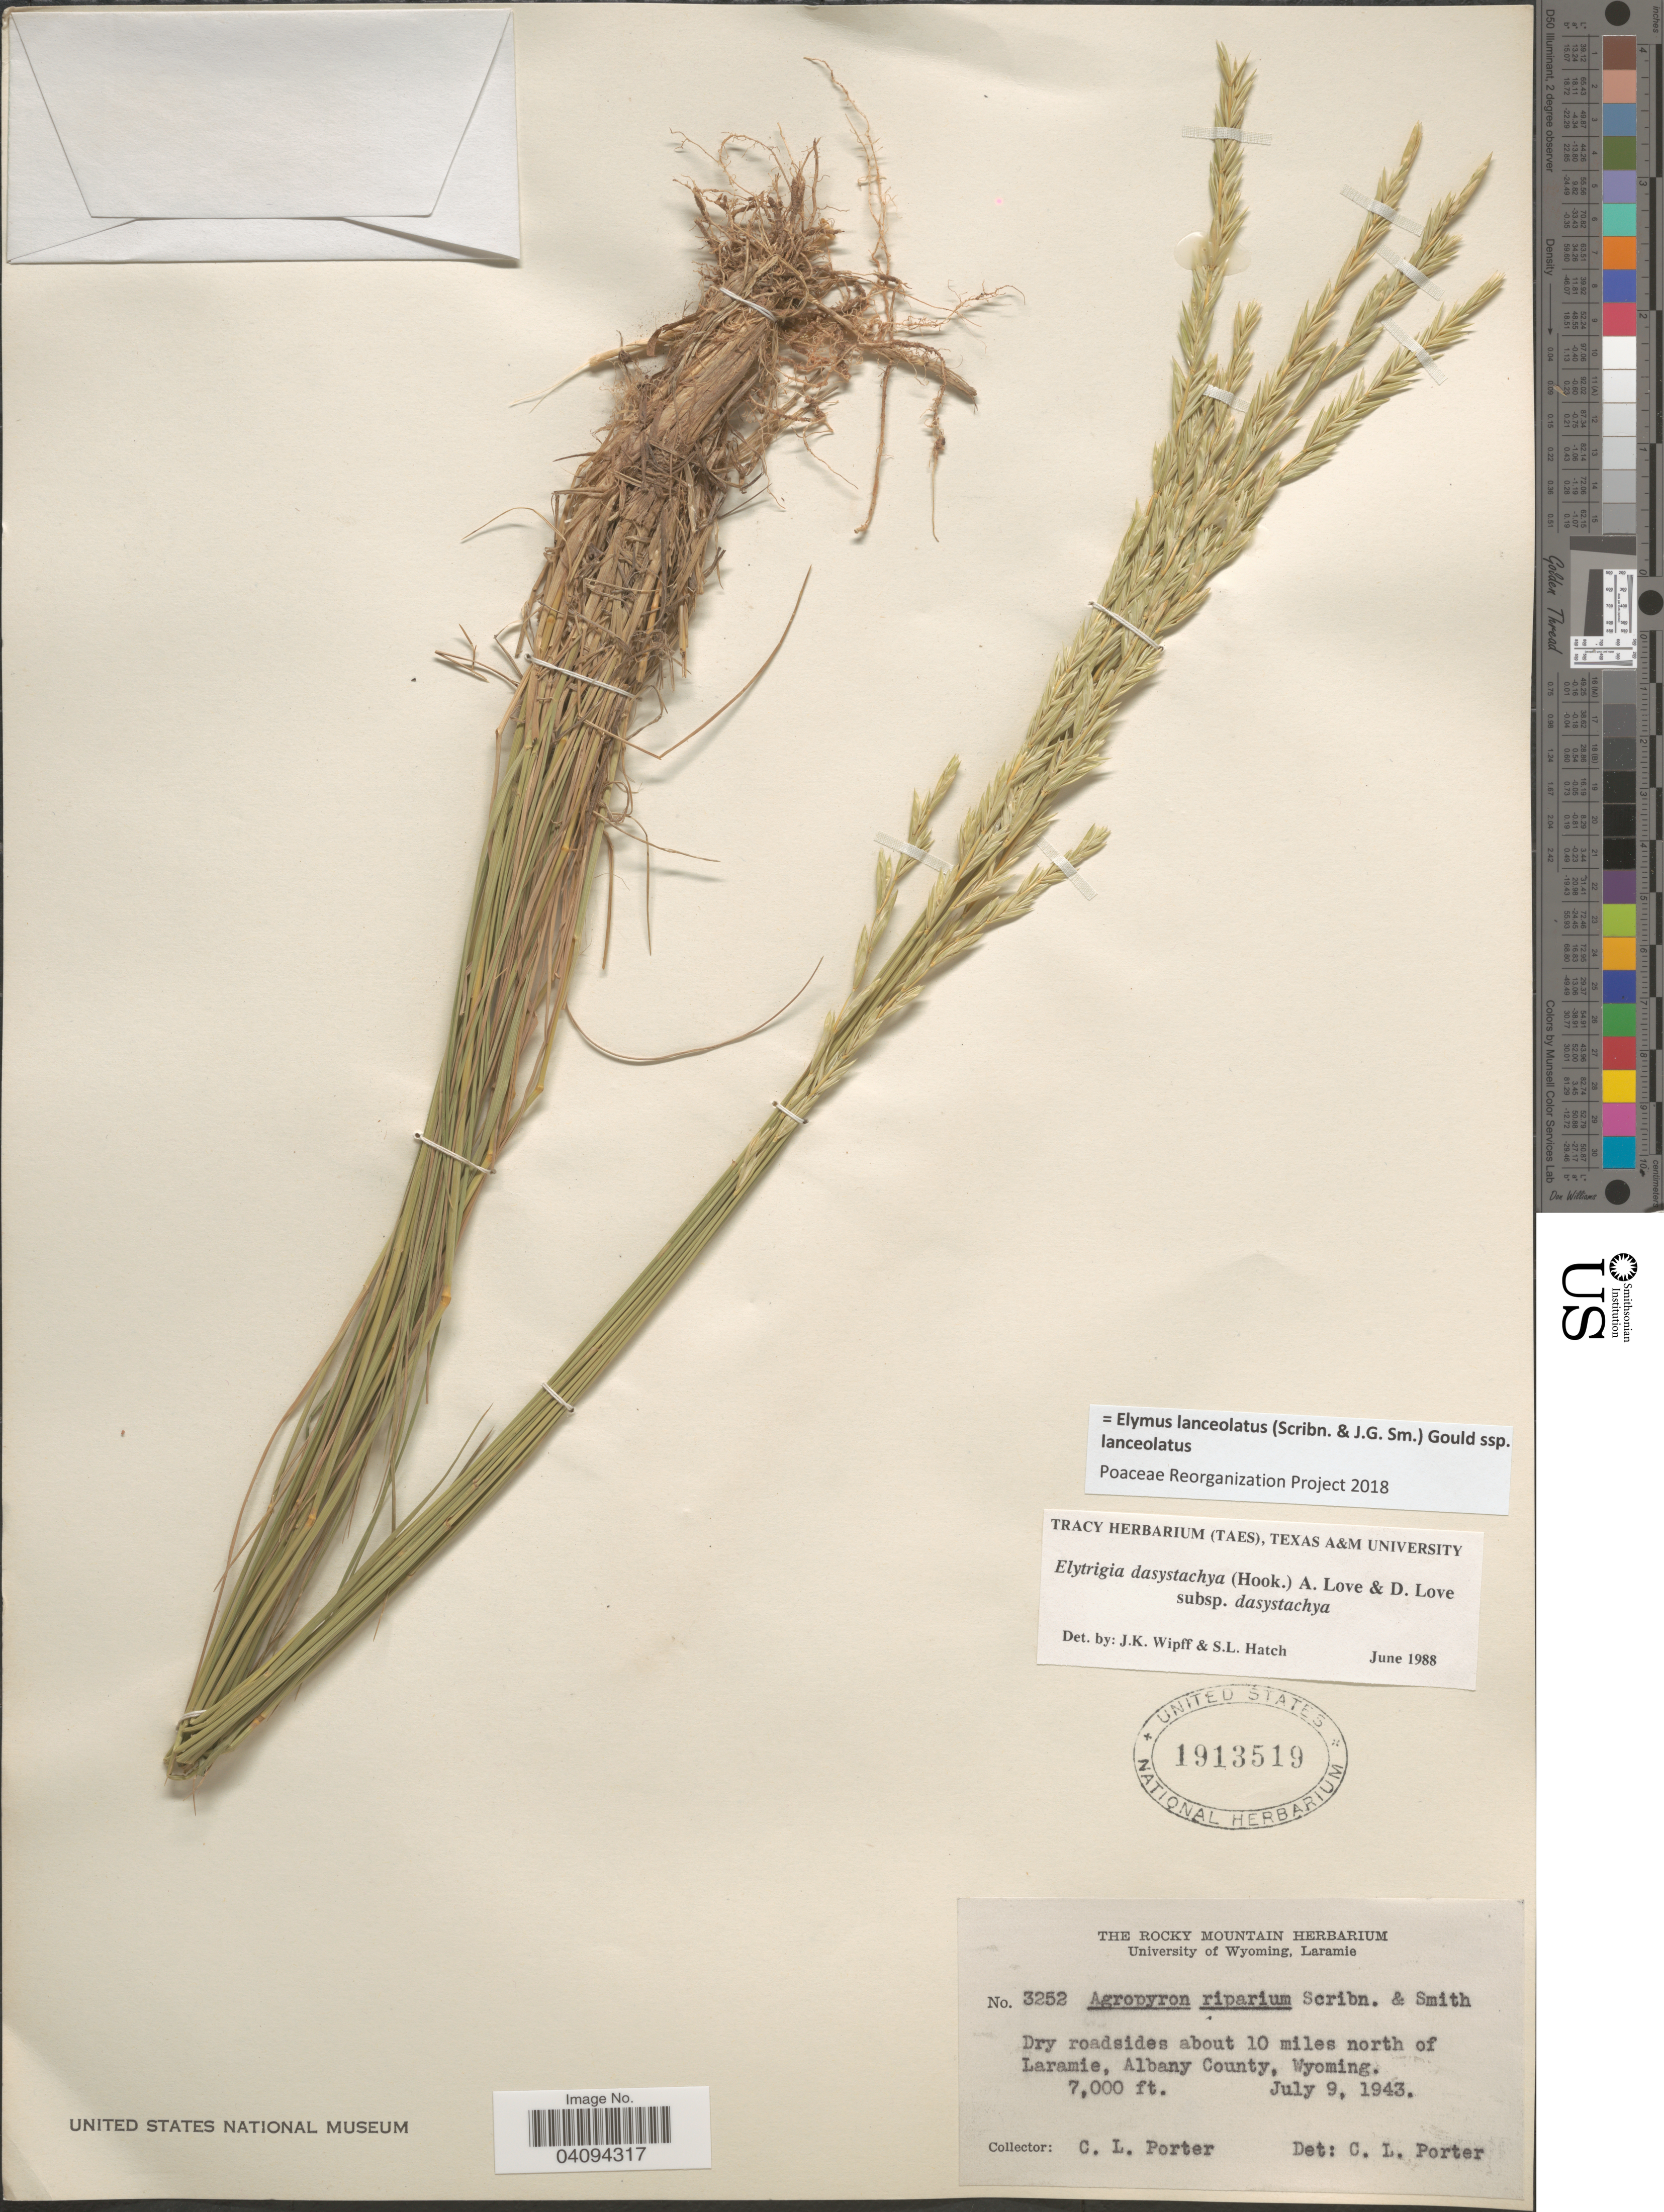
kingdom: Plantae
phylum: Tracheophyta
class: Liliopsida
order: Poales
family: Poaceae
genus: Elymus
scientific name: Elymus lanceolatus subsp. lanceolatus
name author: (Scribn. & J.G. Sm.) Gould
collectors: C. L. Porter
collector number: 3252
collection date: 1943-07-09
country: United States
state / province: Wyoming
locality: Dry roadsides about 10 miles north of Laramie, Albany County.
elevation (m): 2134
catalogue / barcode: US 1913519